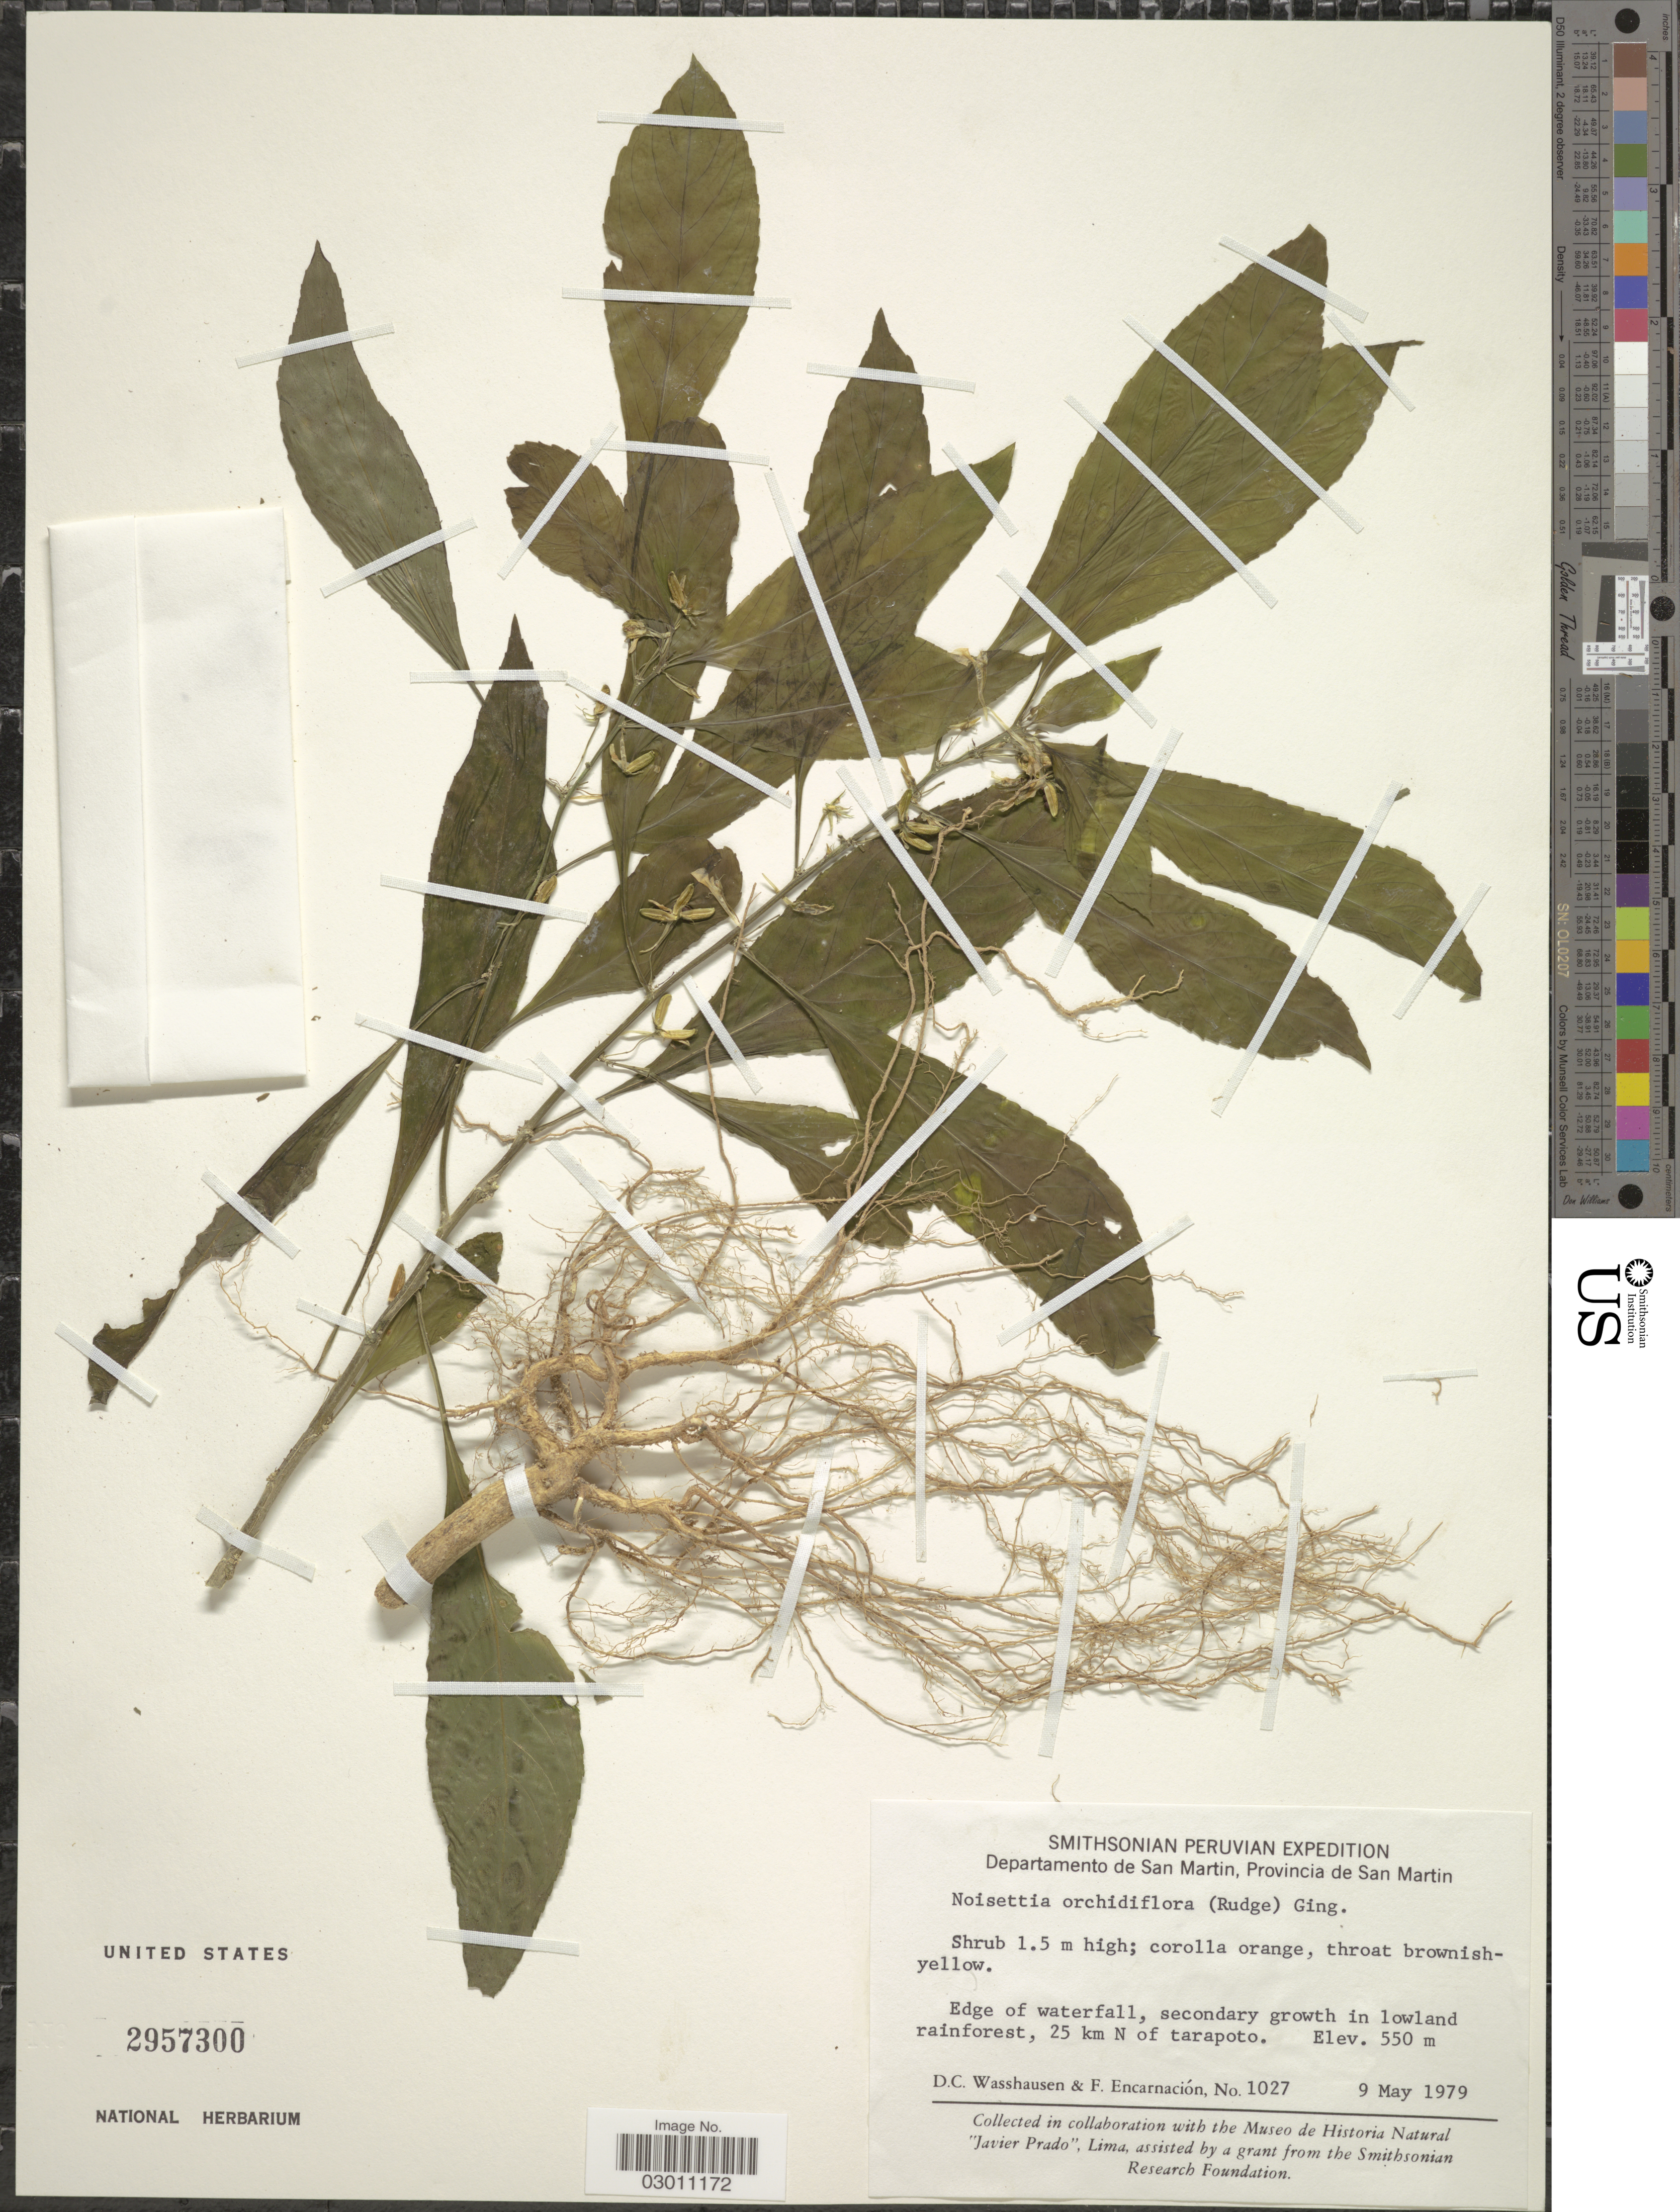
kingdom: Plantae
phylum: Tracheophyta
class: Magnoliopsida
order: Malpighiales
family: Violaceae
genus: Noisettia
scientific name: Noisettia orchidiflora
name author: (Rudge) Ging.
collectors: D. C. Wasshausen & F. Encarnación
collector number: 1027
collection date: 1979-05-09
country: Peru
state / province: San Martín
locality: Departamento de San Martin, Edge of waterfall, 25 km N of tarapoto.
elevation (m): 550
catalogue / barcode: US 2957300